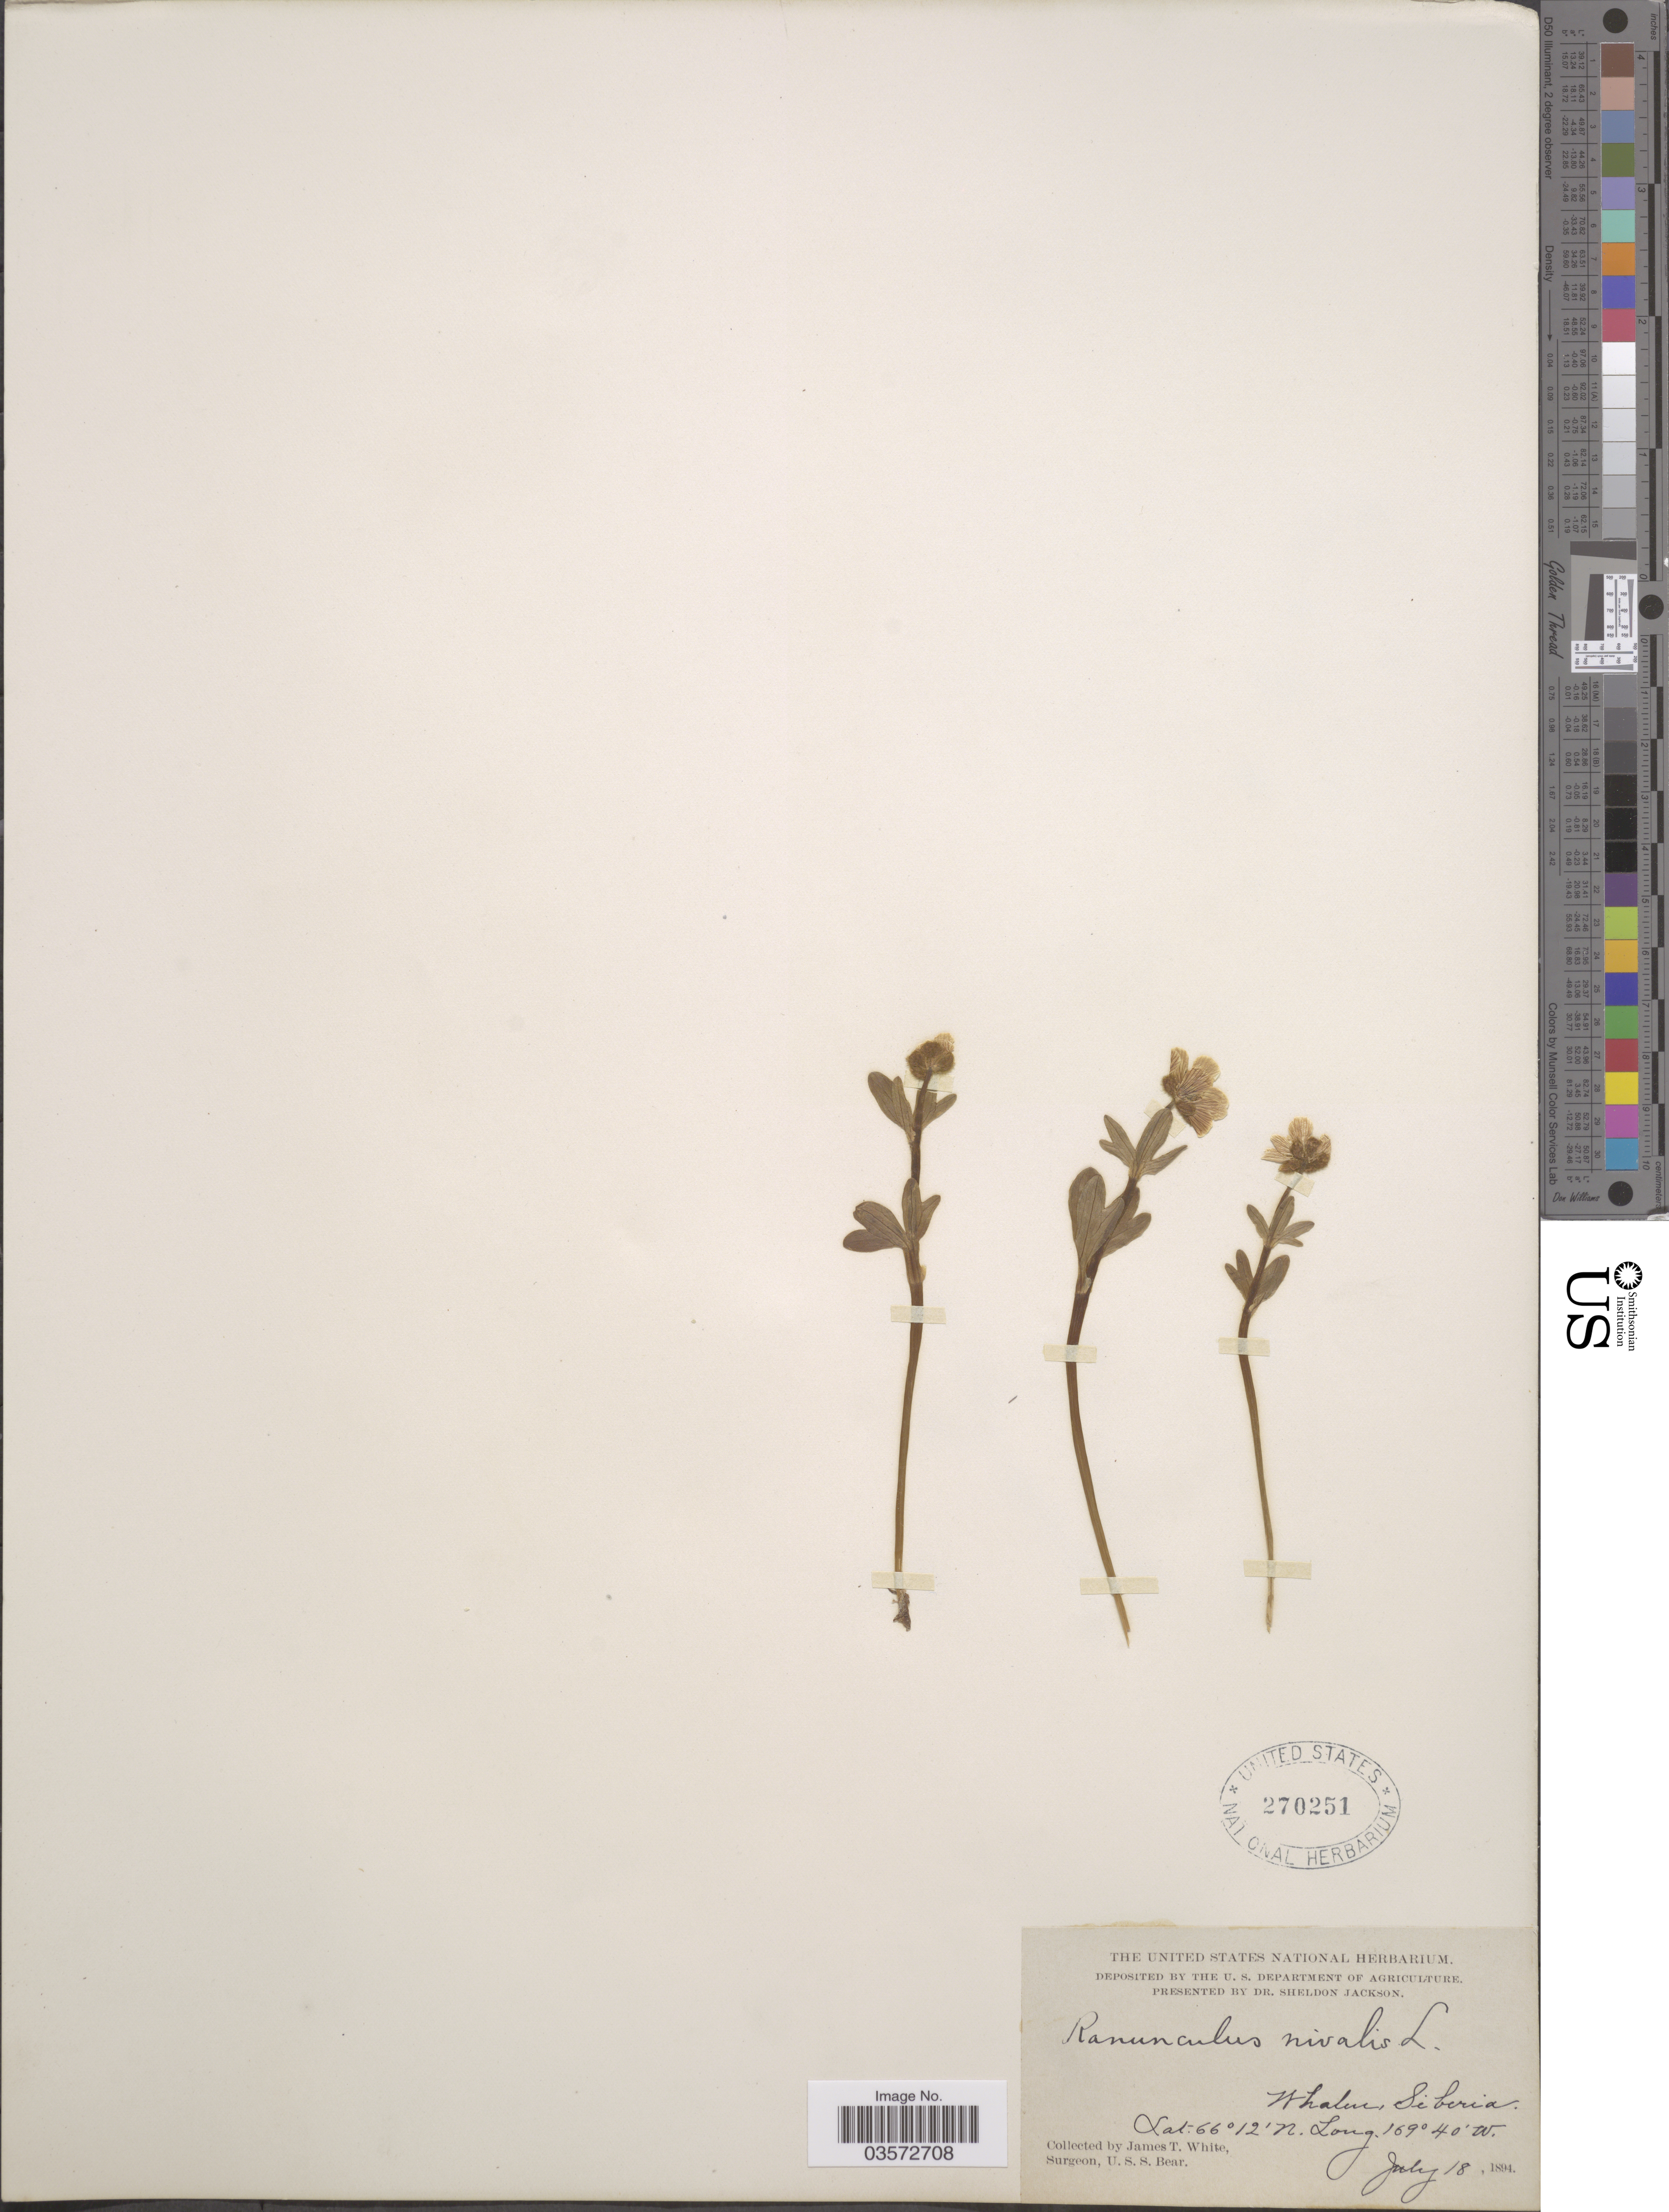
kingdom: Plantae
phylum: Tracheophyta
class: Magnoliopsida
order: Ranunculales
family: Ranunculaceae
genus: Ranunculus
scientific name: Ranunculus nivalis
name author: L.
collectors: J. T. White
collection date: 1894-07-18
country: Russian Federation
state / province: Chukotka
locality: Whalen, Sibiria.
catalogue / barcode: US 270251